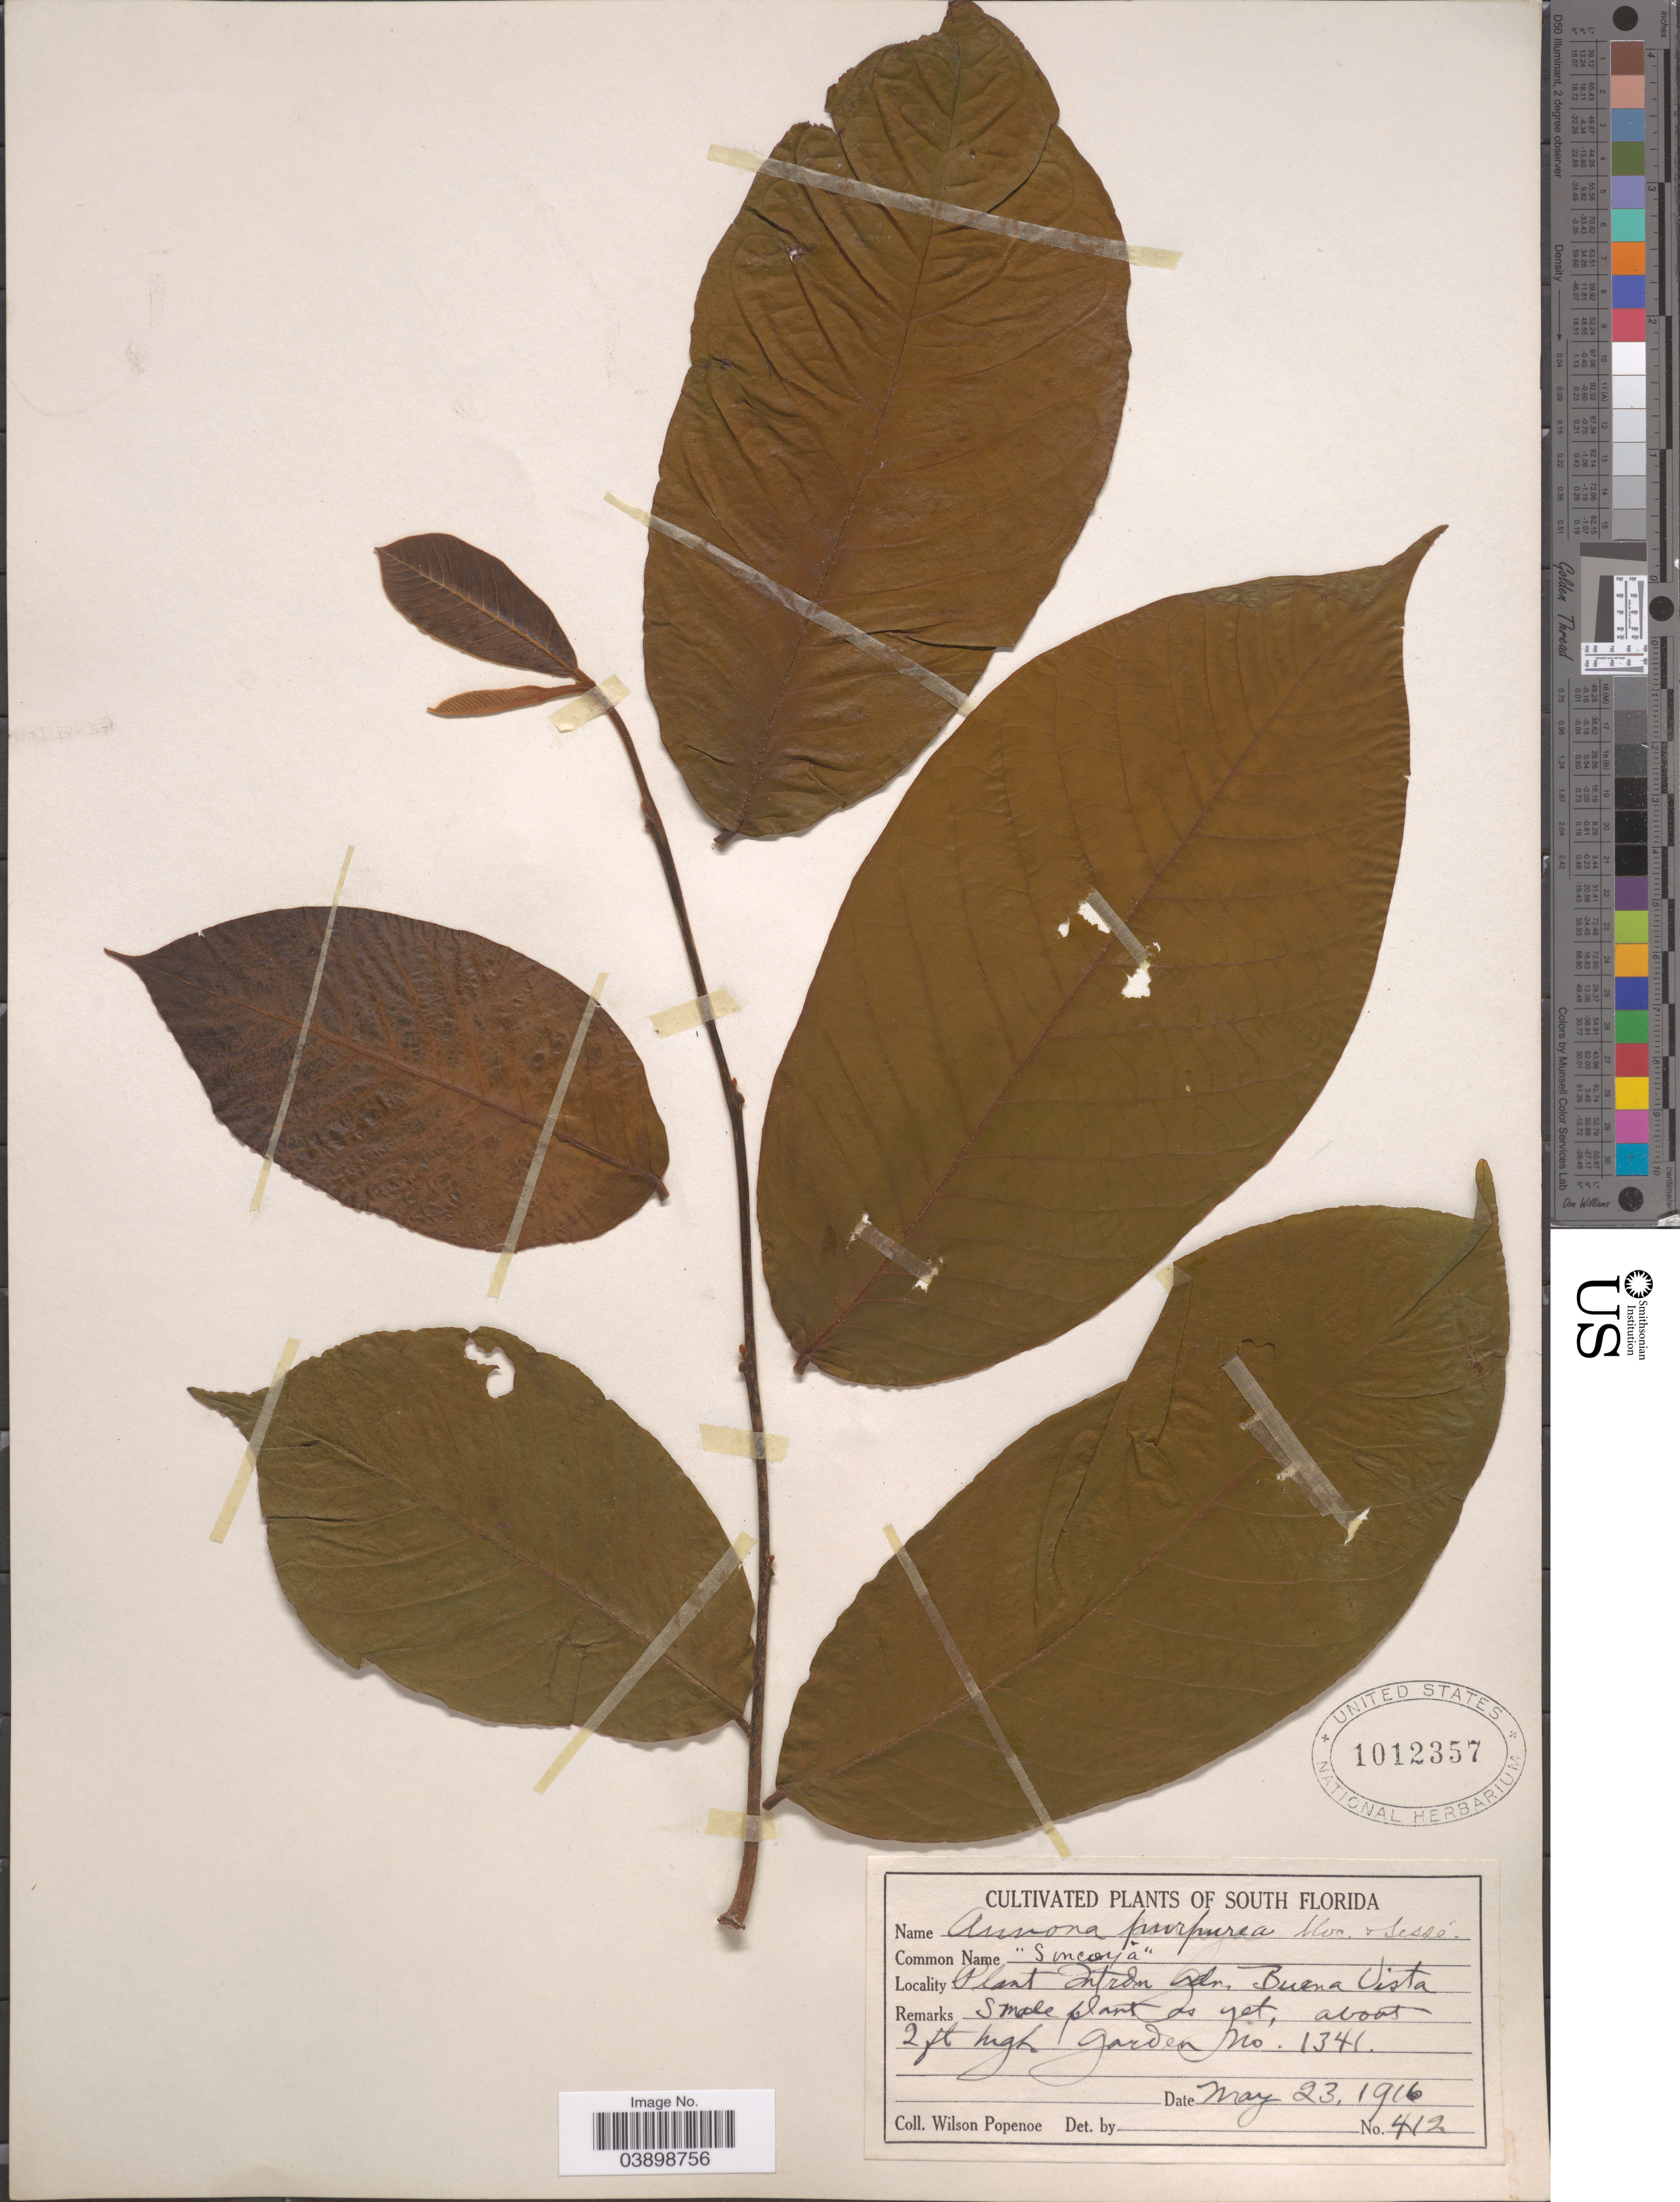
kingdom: Plantae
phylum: Tracheophyta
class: Magnoliopsida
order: Magnoliales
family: Annonaceae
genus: Annona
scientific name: Annona purpurea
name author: Moc. & Sessé ex Dunal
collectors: F. Popenoe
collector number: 412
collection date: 1916-05-23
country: United States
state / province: Florida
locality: South Florida, Buena Vista [unsure placement]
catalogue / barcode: US 1012357